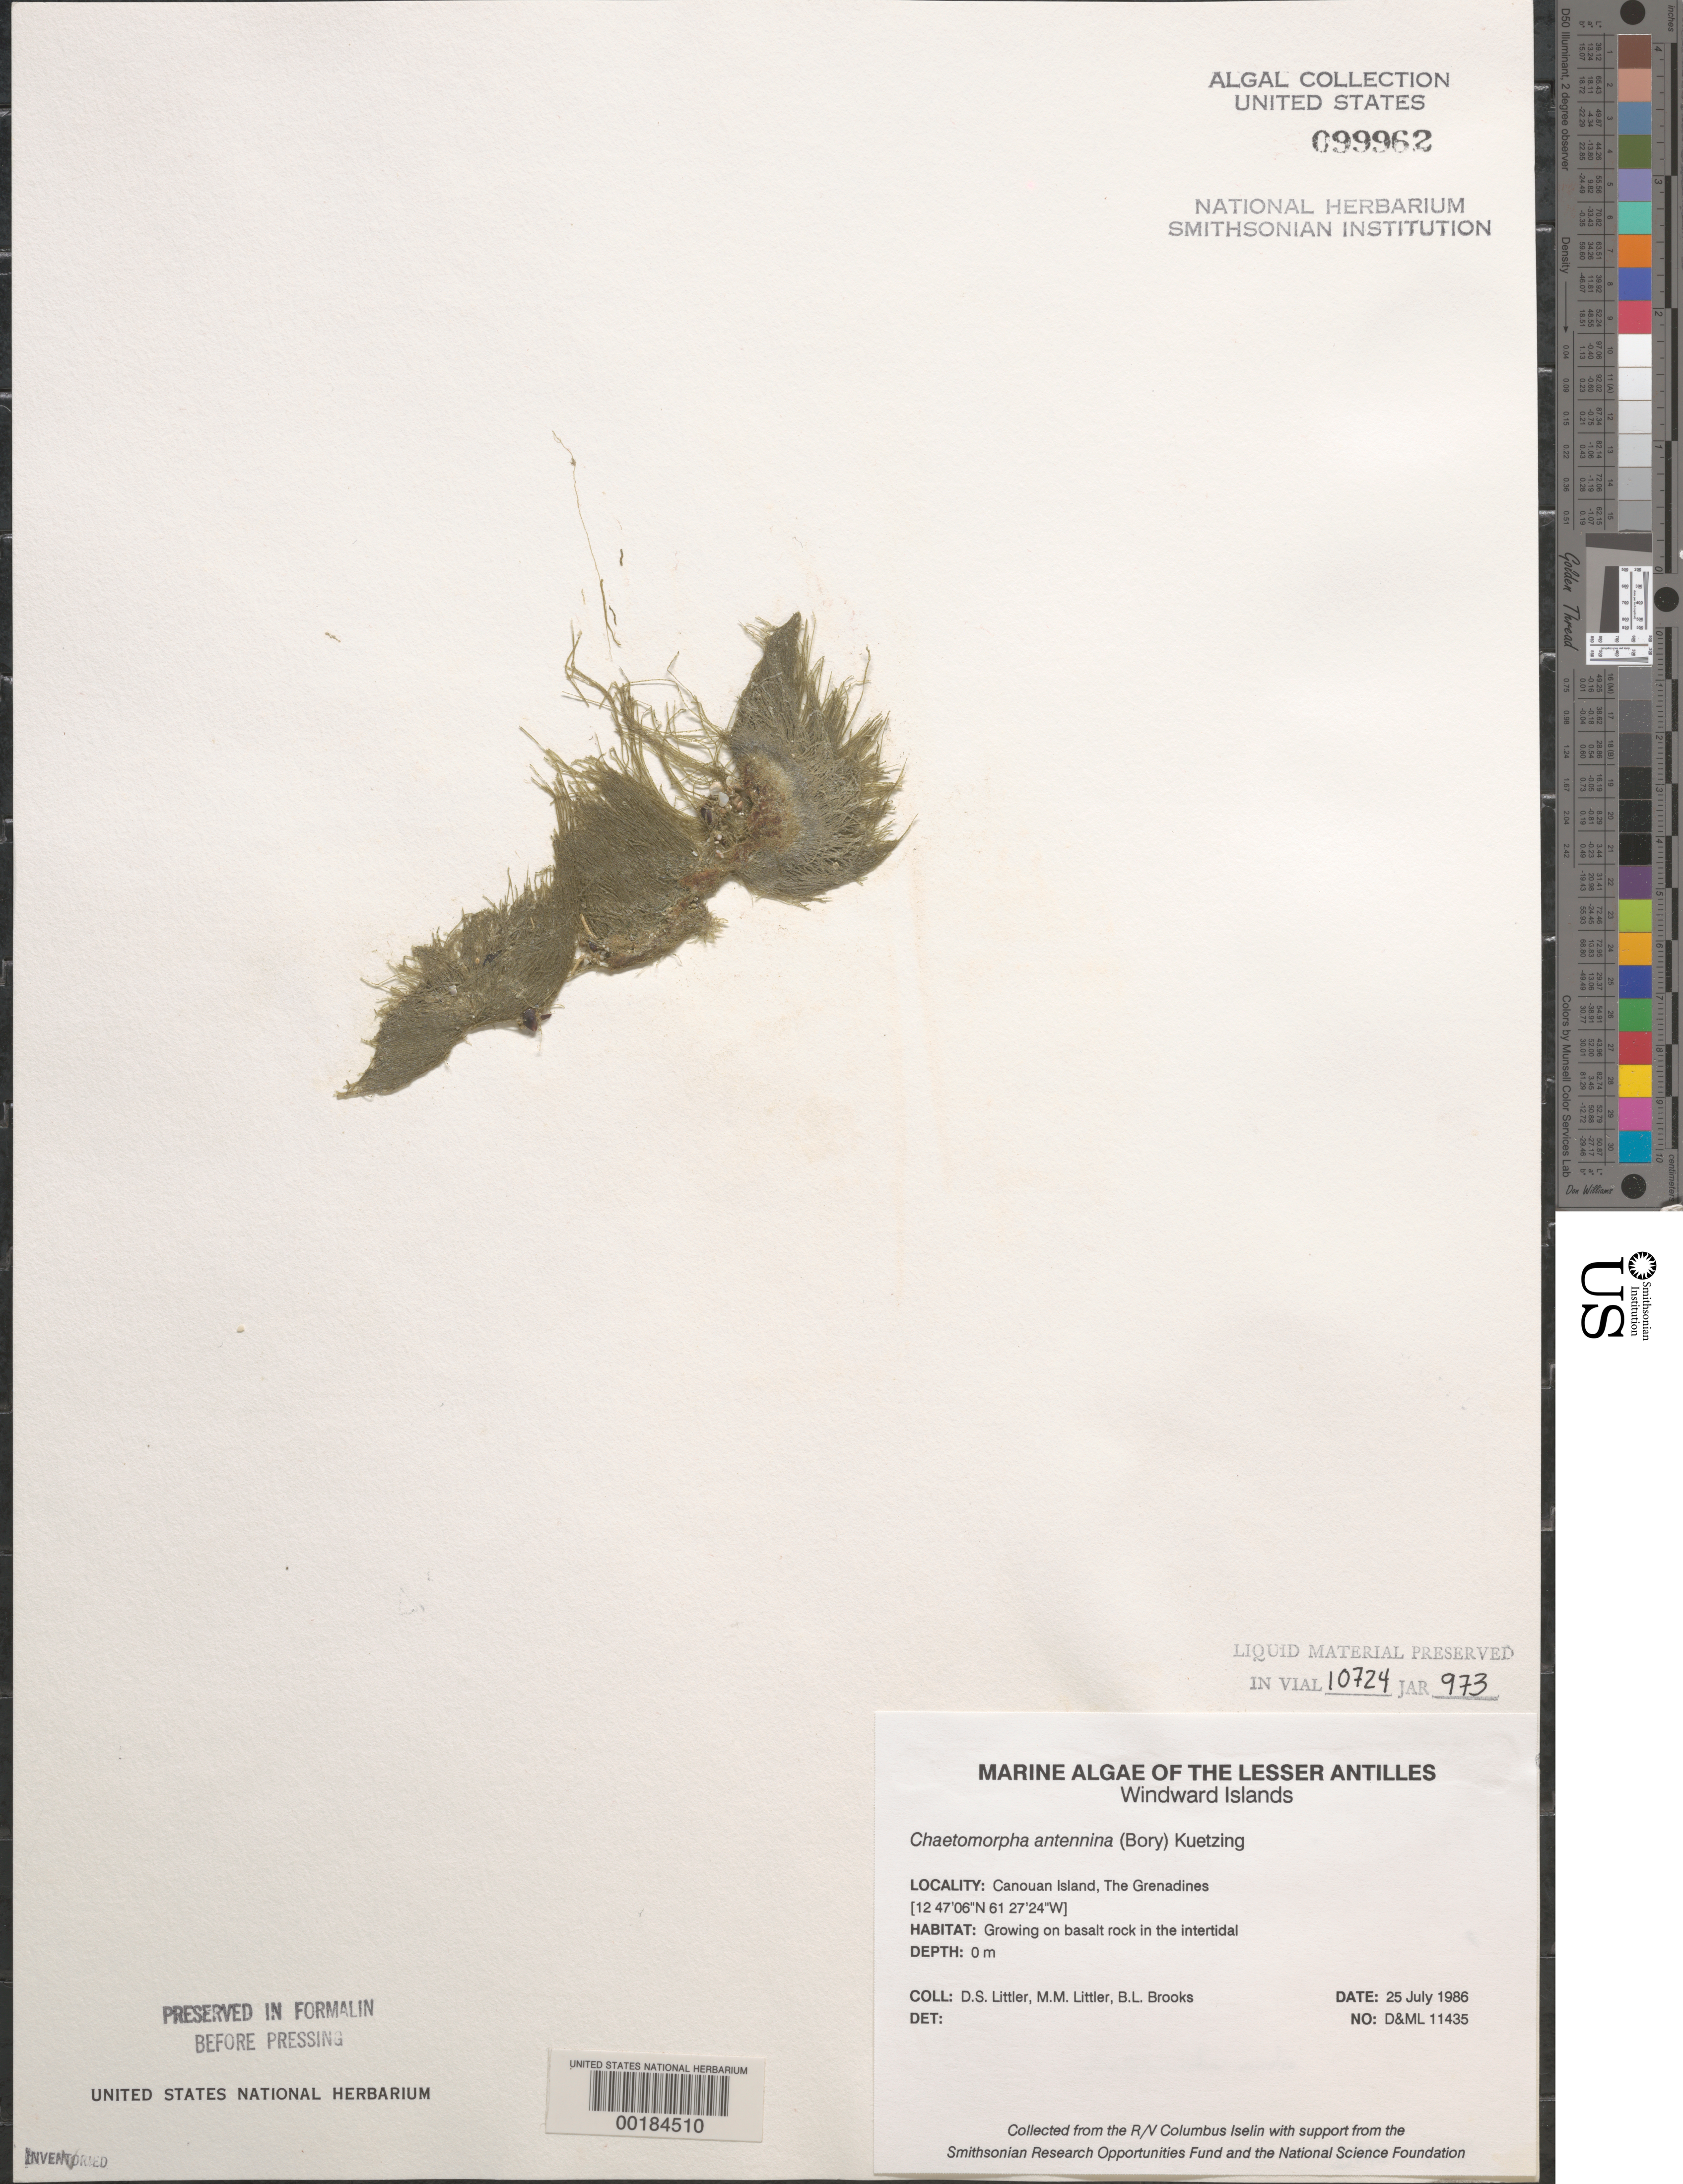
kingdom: Plantae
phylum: Chlorophyta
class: Ulvophyceae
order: Cladophorales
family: Cladophoraceae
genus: Chaetomorpha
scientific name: Chaetomorpha antennina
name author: (Bory) Kütz.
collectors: D. S. Littler, M. M. Littler & B. Brooks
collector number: D&ML 11435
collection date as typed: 25 Jul 1986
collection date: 1986-07-25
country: St. Vincent - Grenadines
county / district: Grenadines Parish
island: Canouan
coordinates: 12 47' 06" N, 61 27' 24" W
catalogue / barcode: US 99962